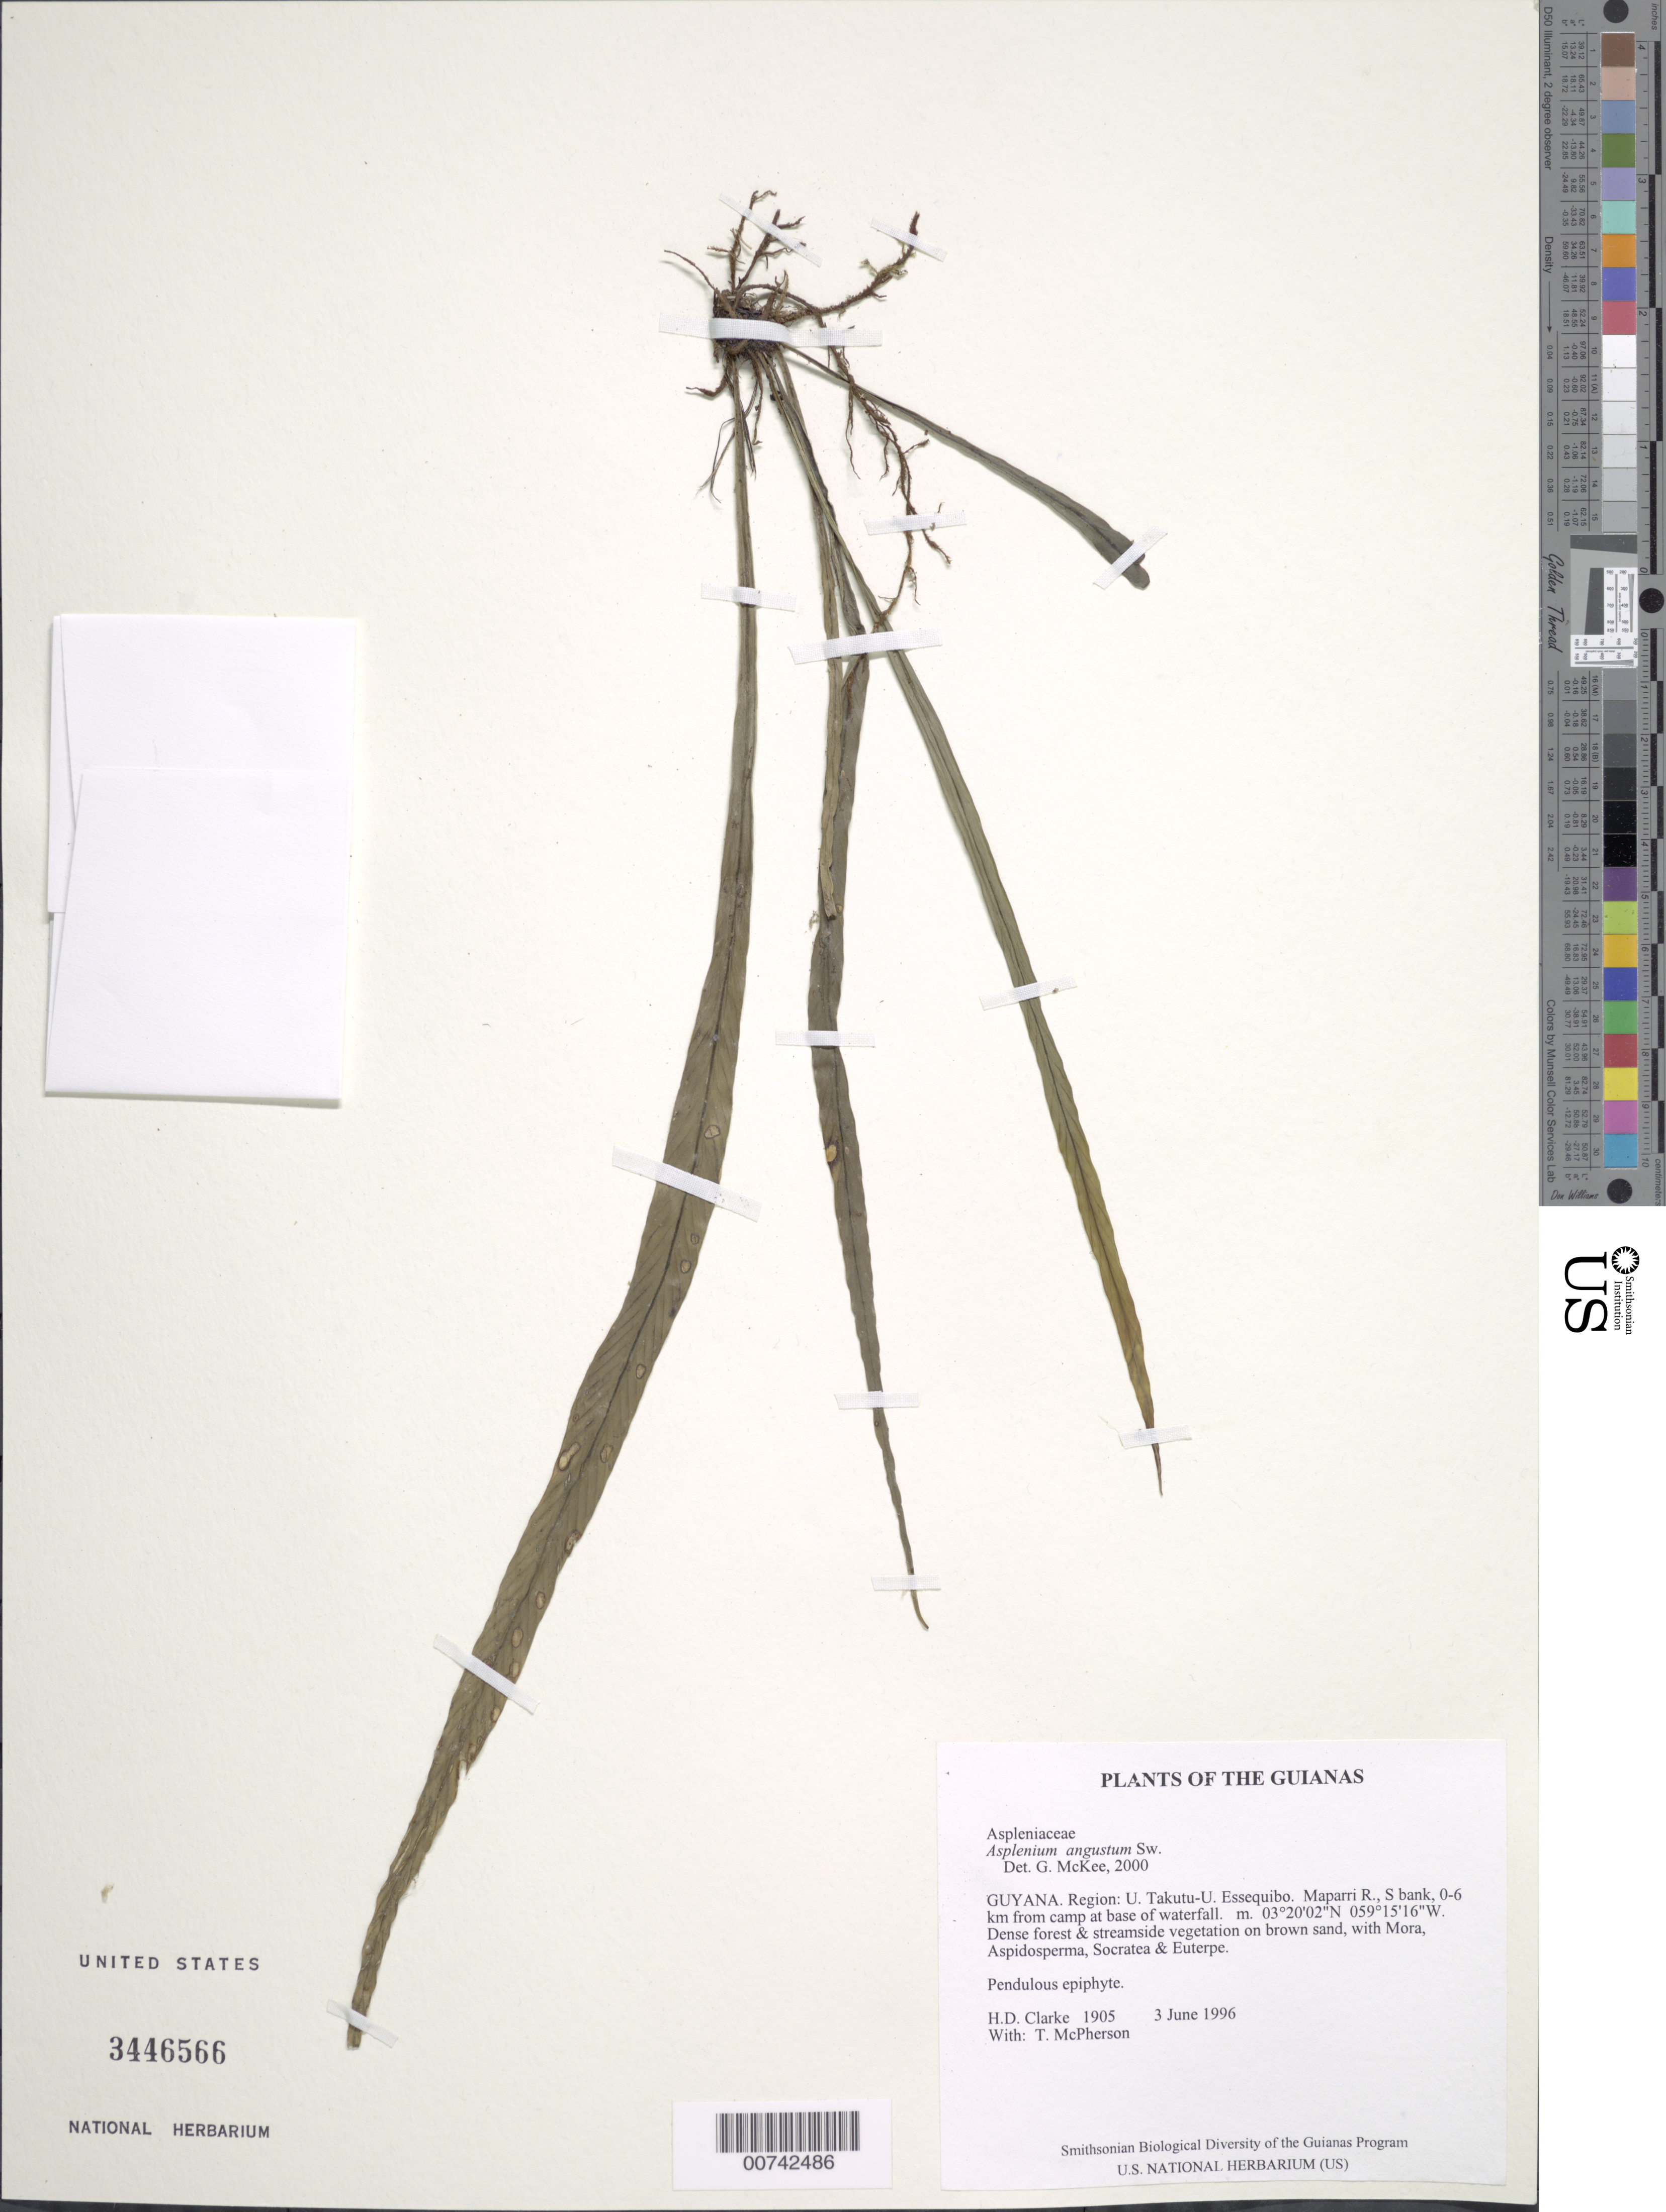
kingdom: Plantae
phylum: Tracheophyta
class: Polypodiopsida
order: Polypodiales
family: Aspleniaceae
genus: Asplenium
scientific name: Asplenium angustum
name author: Sw.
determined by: McKee, G. S., (US), NMNH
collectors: H. D. Clarke & T. McPherson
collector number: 1905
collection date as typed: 3 June 1996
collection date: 1996-06-03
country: Guyana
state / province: U. Takutu-U. Essequibo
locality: Maparri R., S bank, 0-6 km from camp at base of waterfall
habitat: Dense forest & streamside vegetation on brown sand, with Mora, Aspidosperma, Socratea & Euterpe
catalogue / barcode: US 3446566